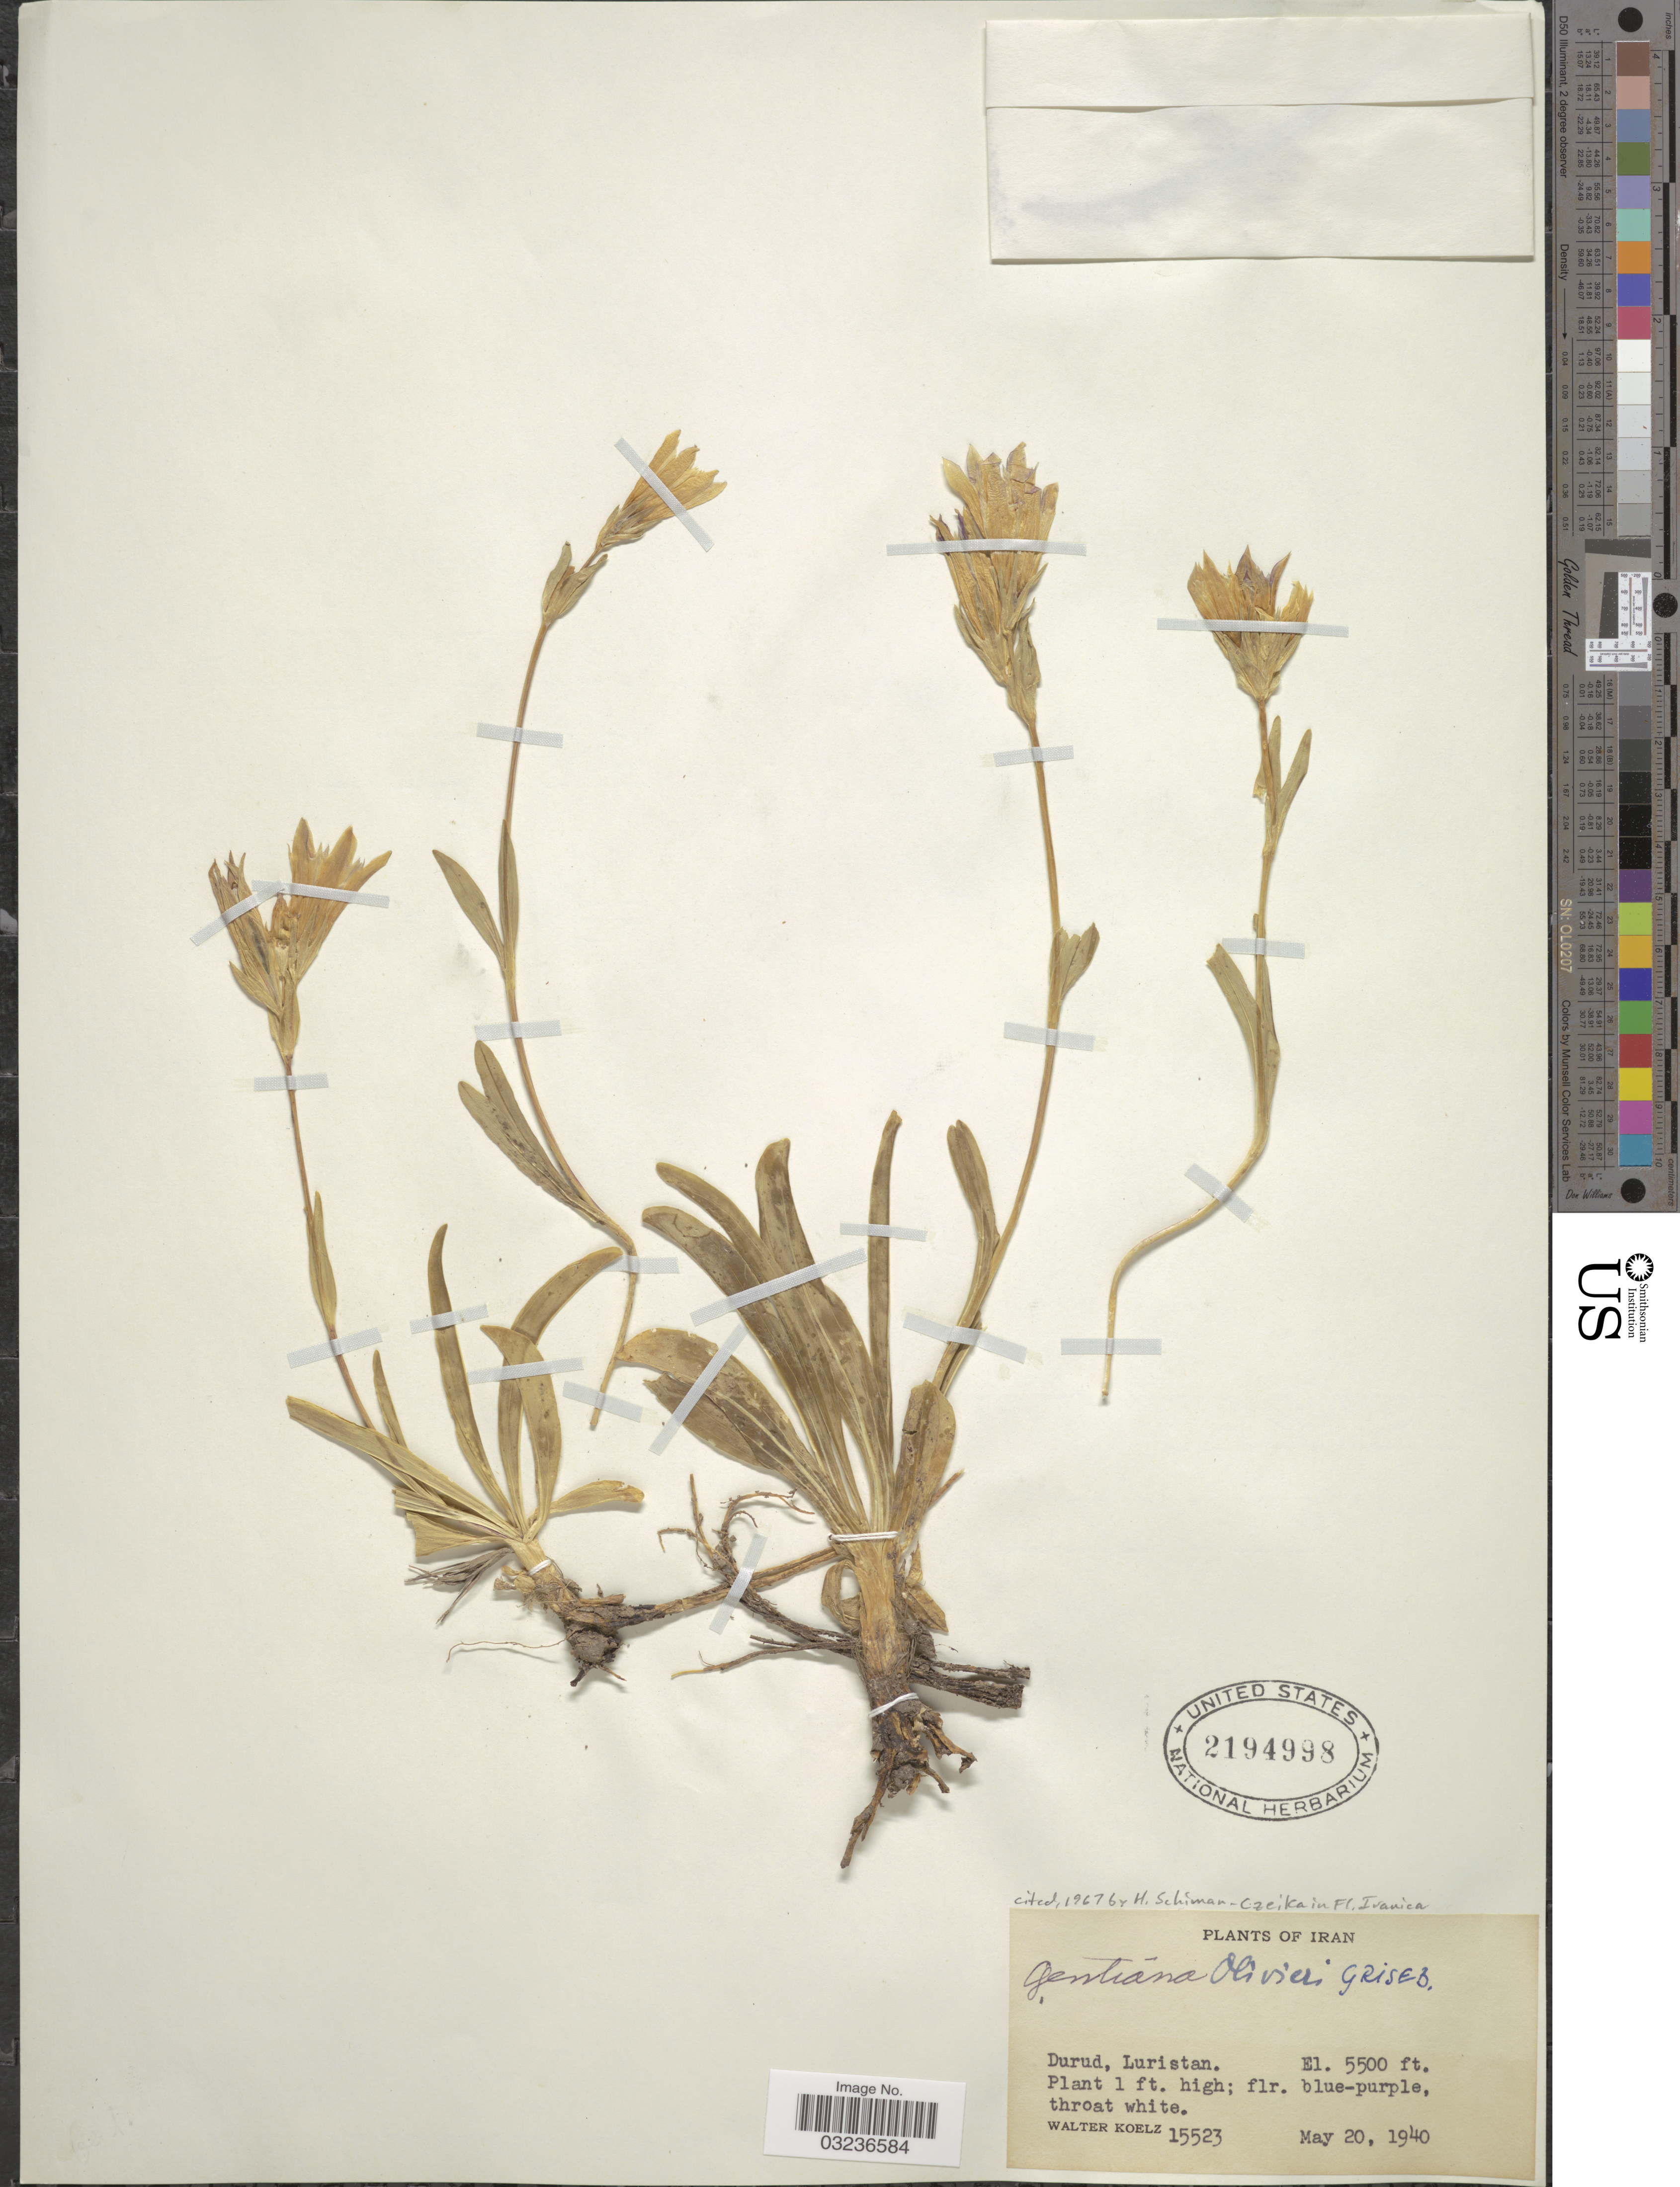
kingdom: Plantae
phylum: Tracheophyta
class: Magnoliopsida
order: Gentianales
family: Gentianaceae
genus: Gentiana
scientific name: Gentiana decumbens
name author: L. f.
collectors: W. N. Koelz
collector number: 15523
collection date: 1940-05-20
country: Iran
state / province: Hormozgan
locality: Durud, Luristan.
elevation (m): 1676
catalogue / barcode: US 2194998